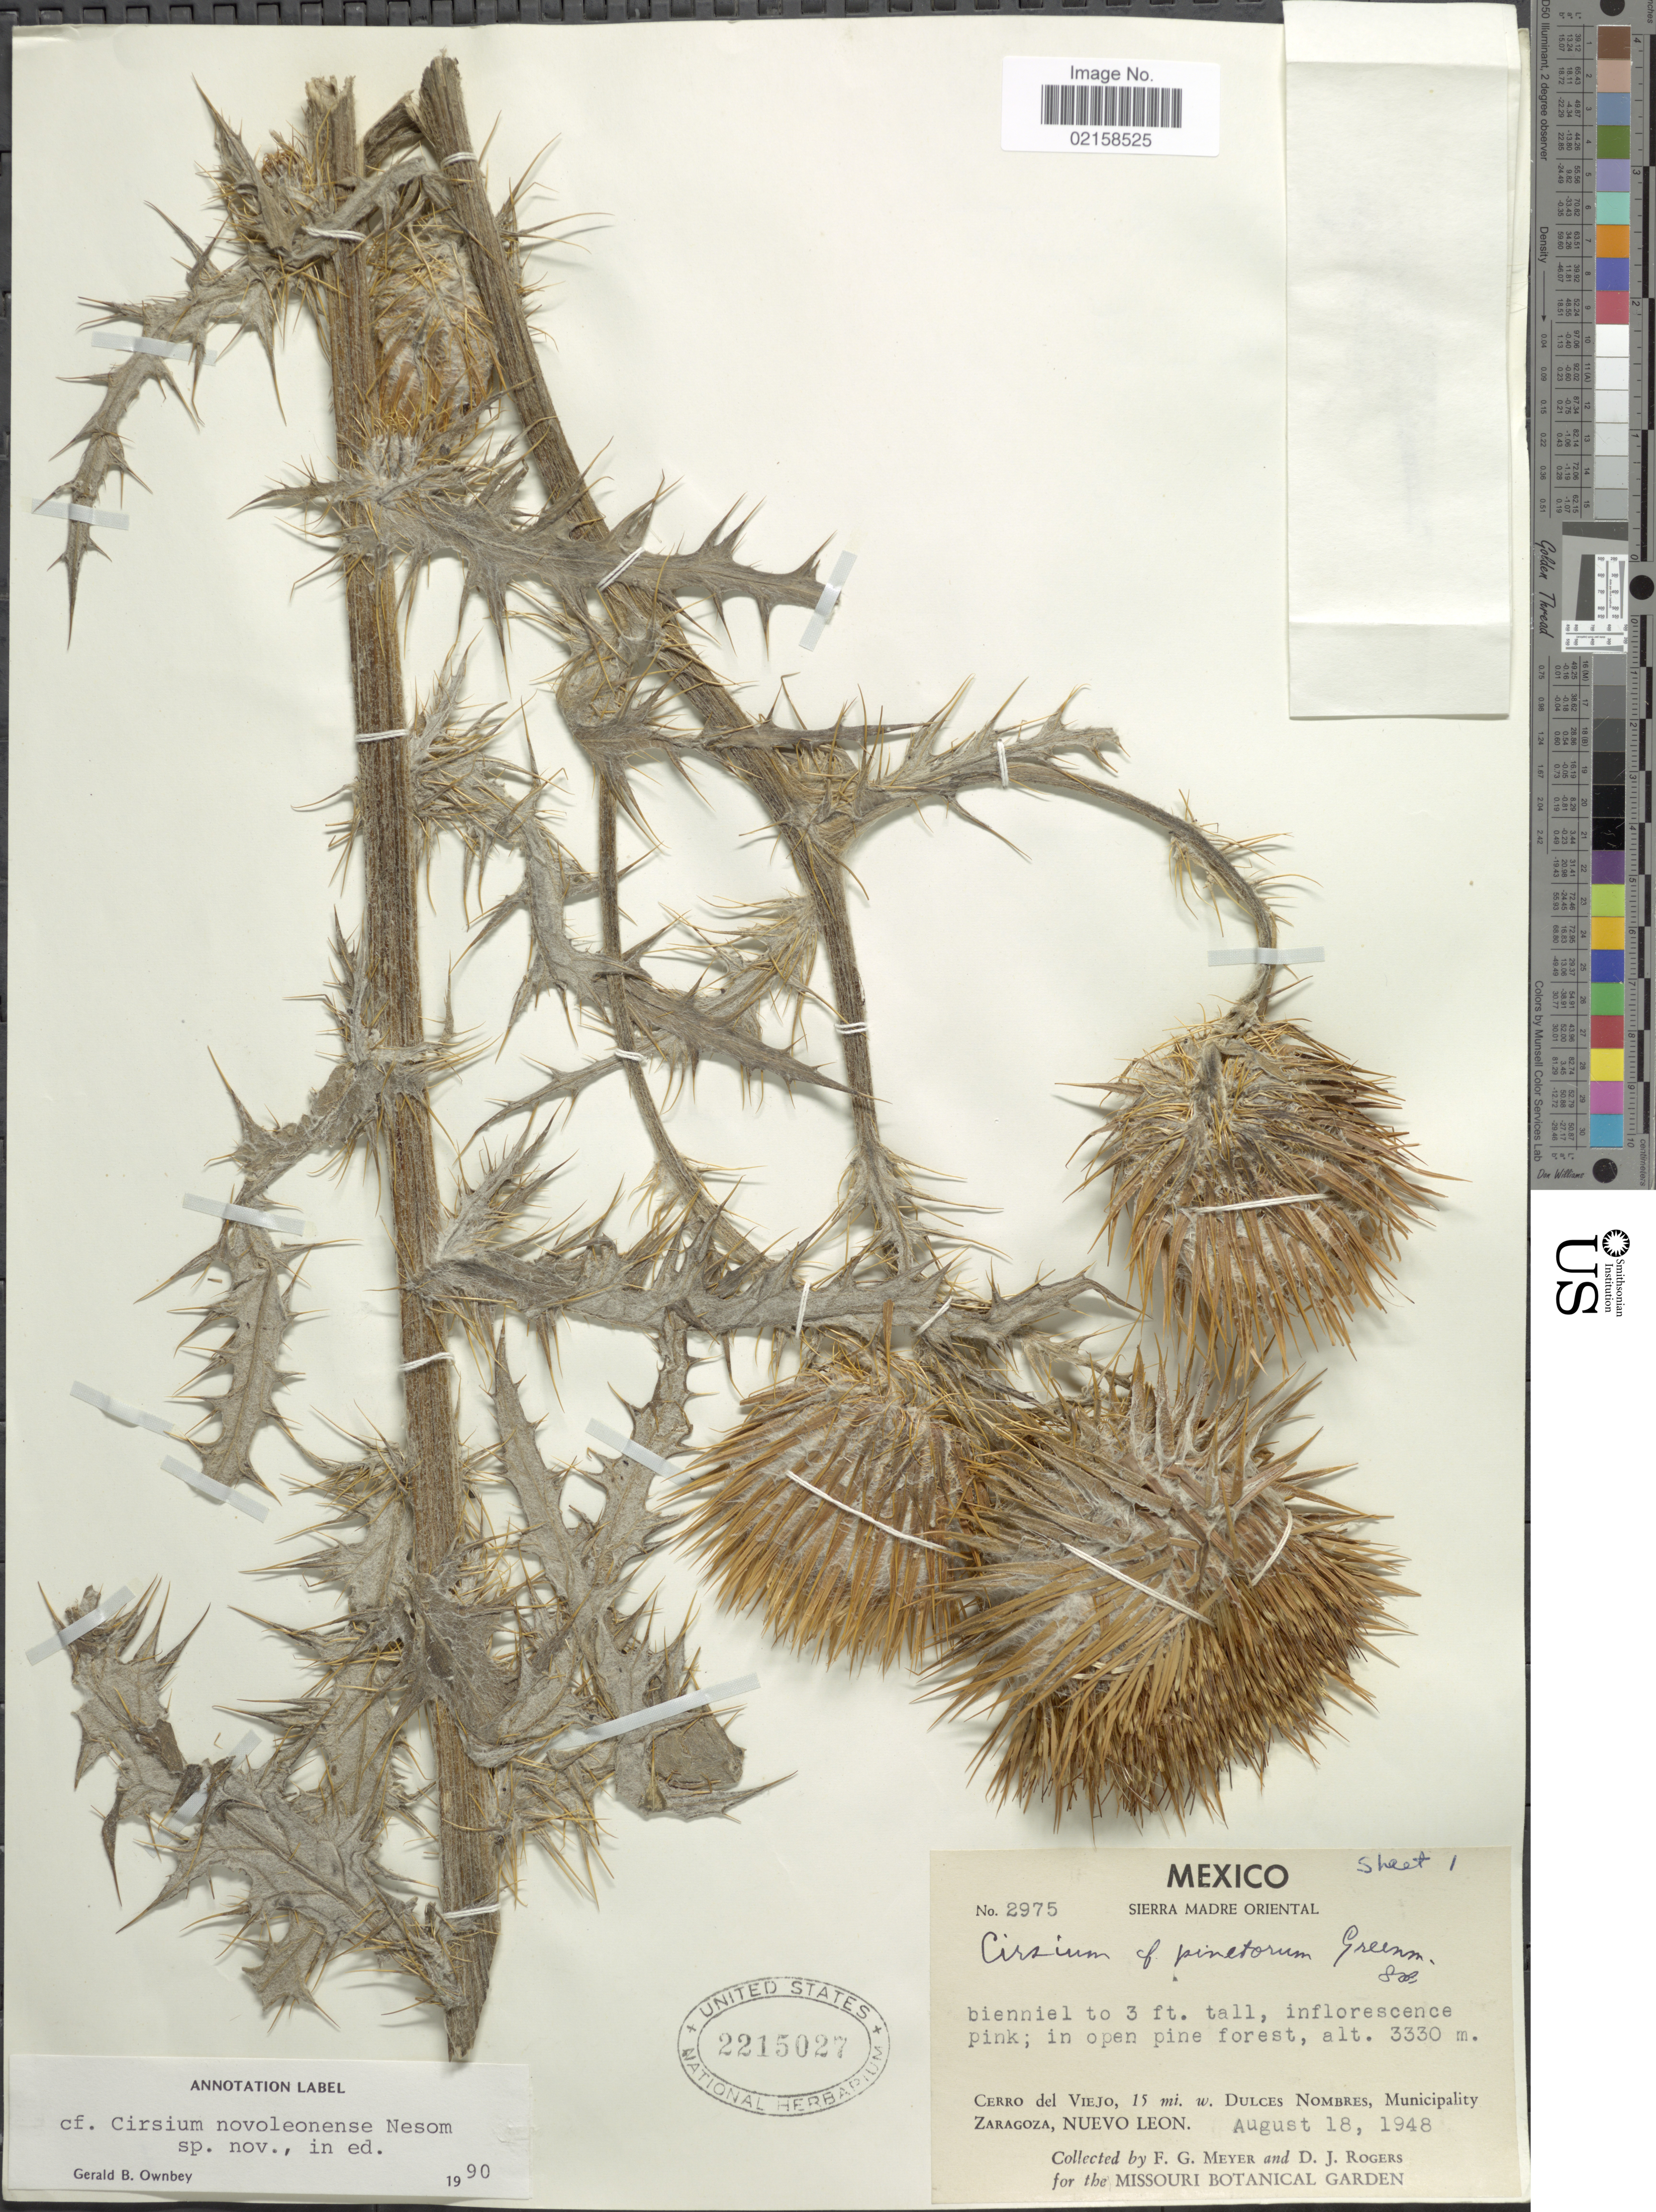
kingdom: Plantae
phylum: Tracheophyta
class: Magnoliopsida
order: Asterales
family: Asteraceae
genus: Cirsium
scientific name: Cirsium novoleonensis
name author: G.L. Nesom & García-Mor.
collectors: F. G. Meyer & D. J. Rogers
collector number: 2975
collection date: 1948-08-18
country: Mexico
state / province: Nuevo León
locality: Cerro del Viejo, 15 mi. w. Dulces Nombres, Municipality Zaragoza, Sierra Madre Oriental.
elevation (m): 3330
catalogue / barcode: US 2215027